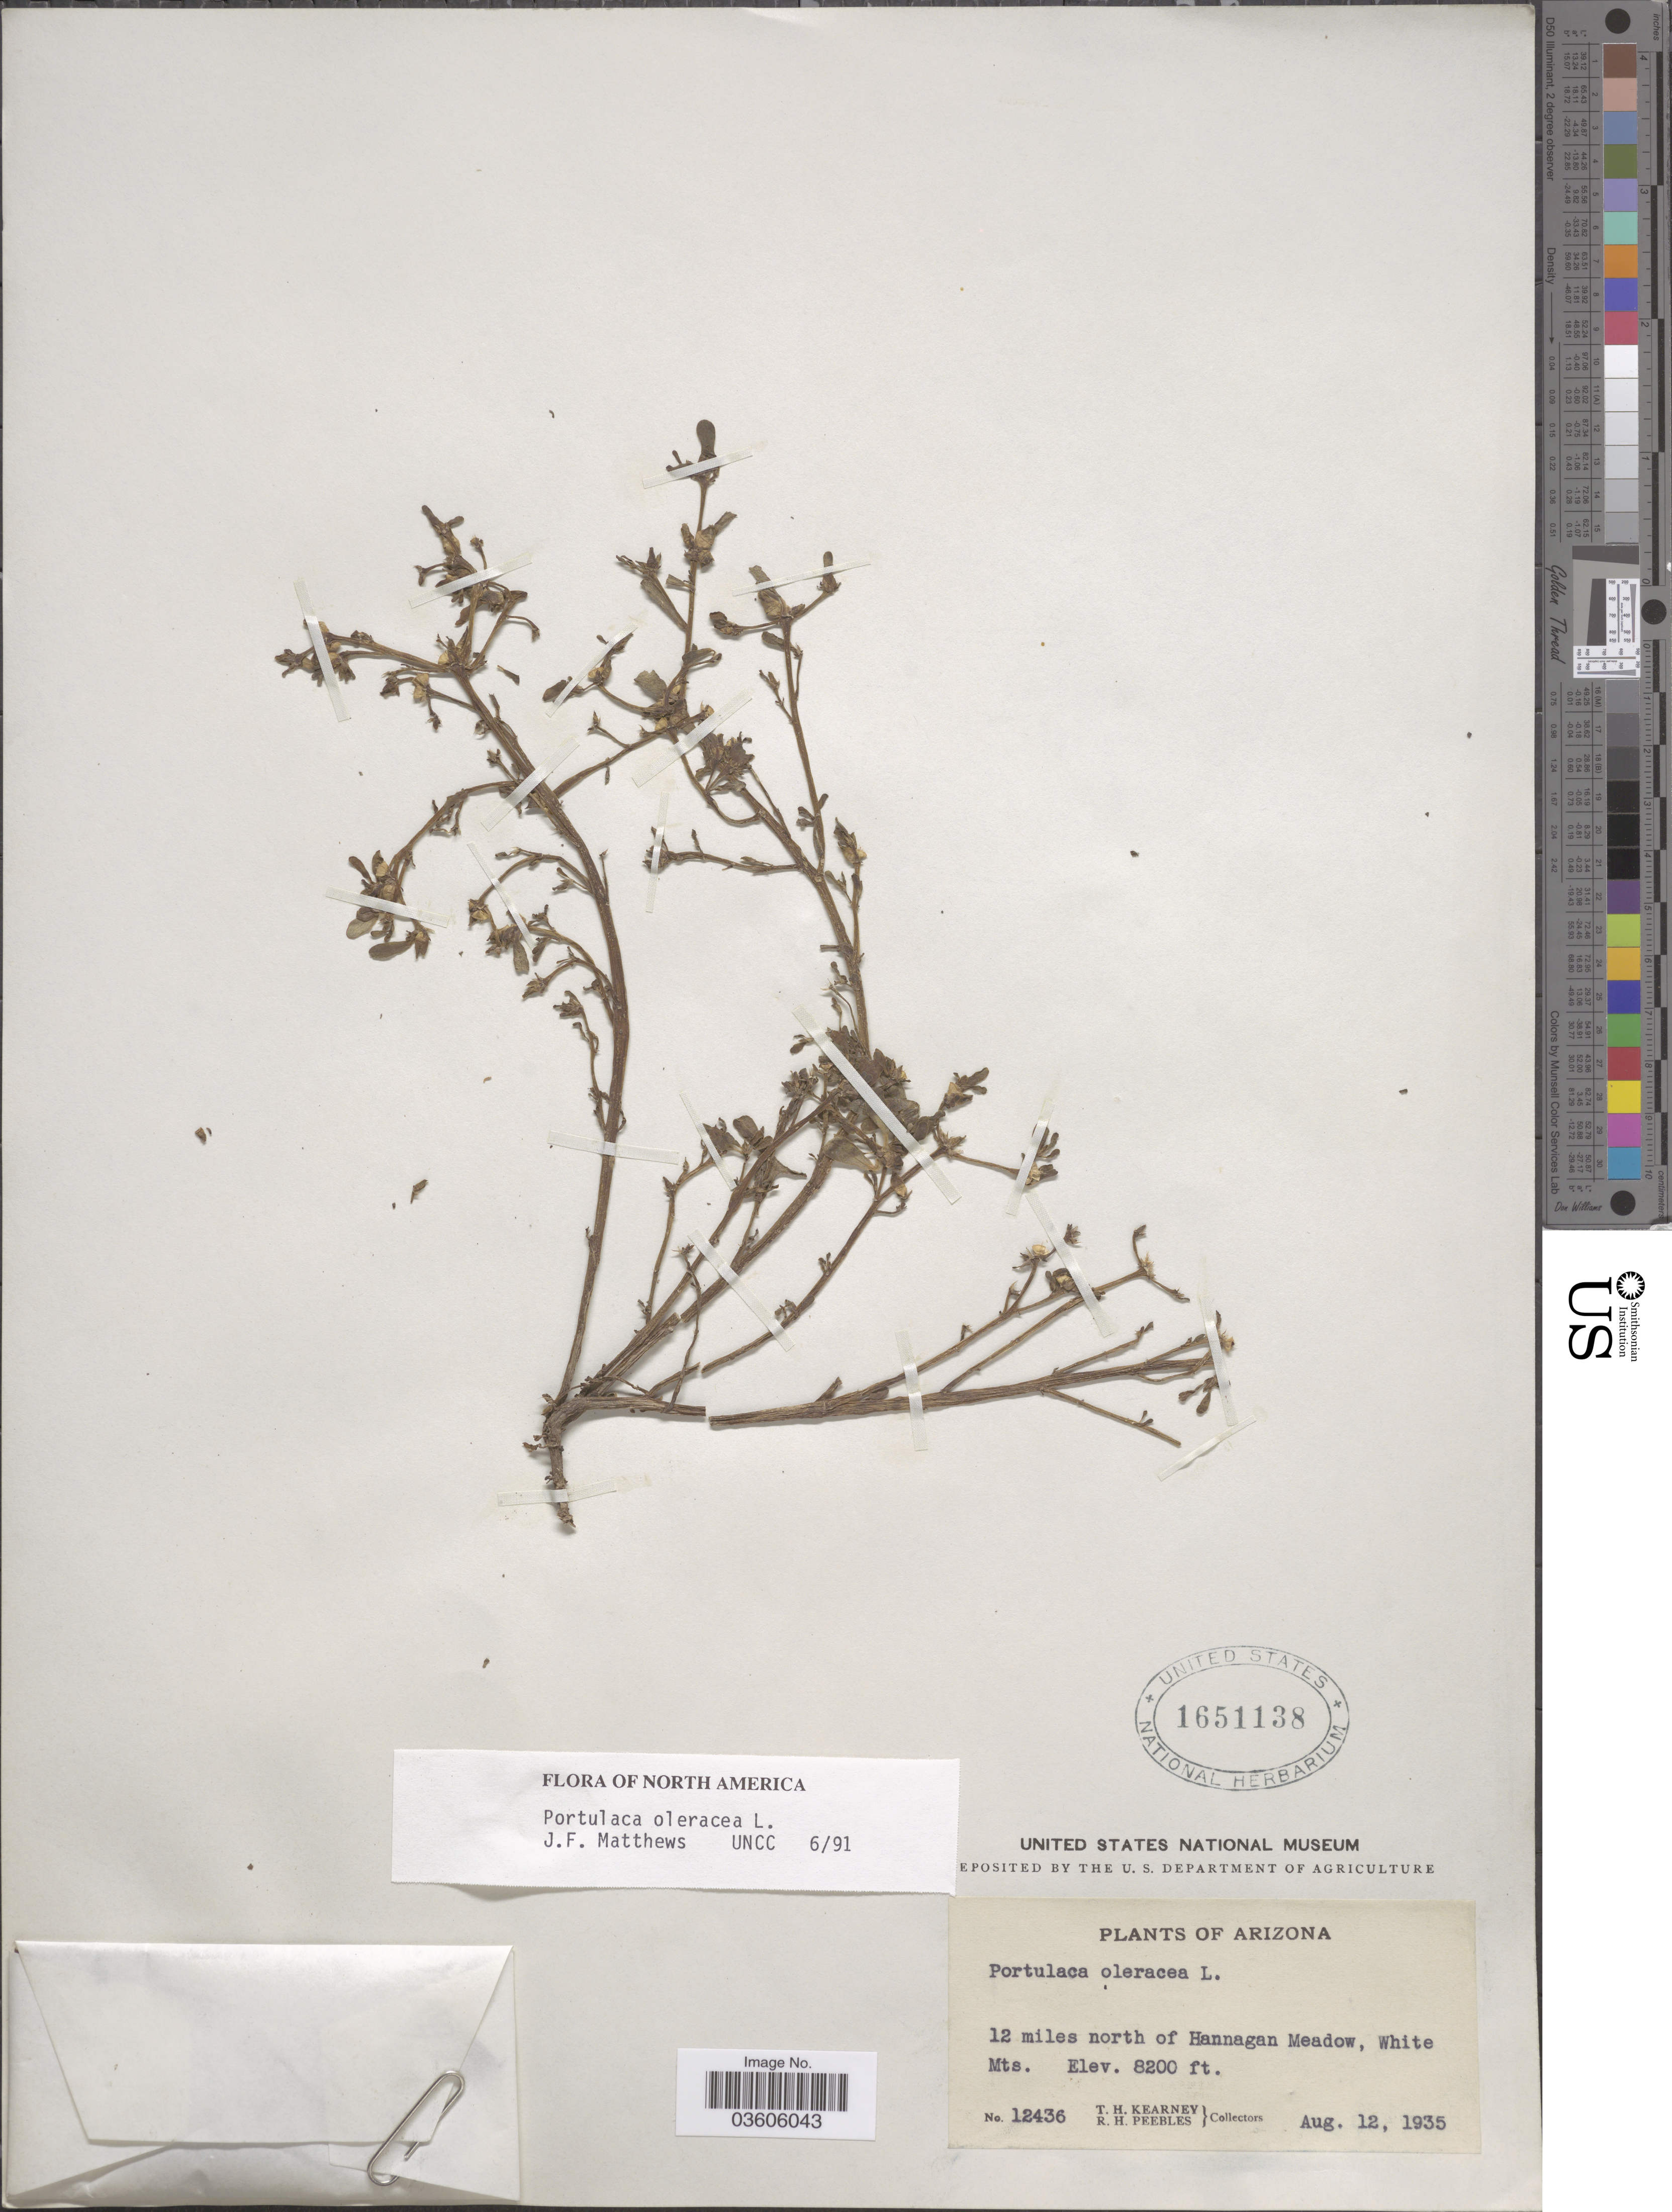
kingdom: Plantae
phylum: Tracheophyta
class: Magnoliopsida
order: Caryophyllales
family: Portulacaceae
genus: Portulaca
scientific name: Portulaca oleracea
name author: L.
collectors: T. H. Kearney & R. H. Peebles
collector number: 12436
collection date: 1935-08-12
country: United States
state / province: Arizona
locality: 12 miles north of Hannagan Meadow, White Mts.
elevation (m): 2499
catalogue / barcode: US 1651138